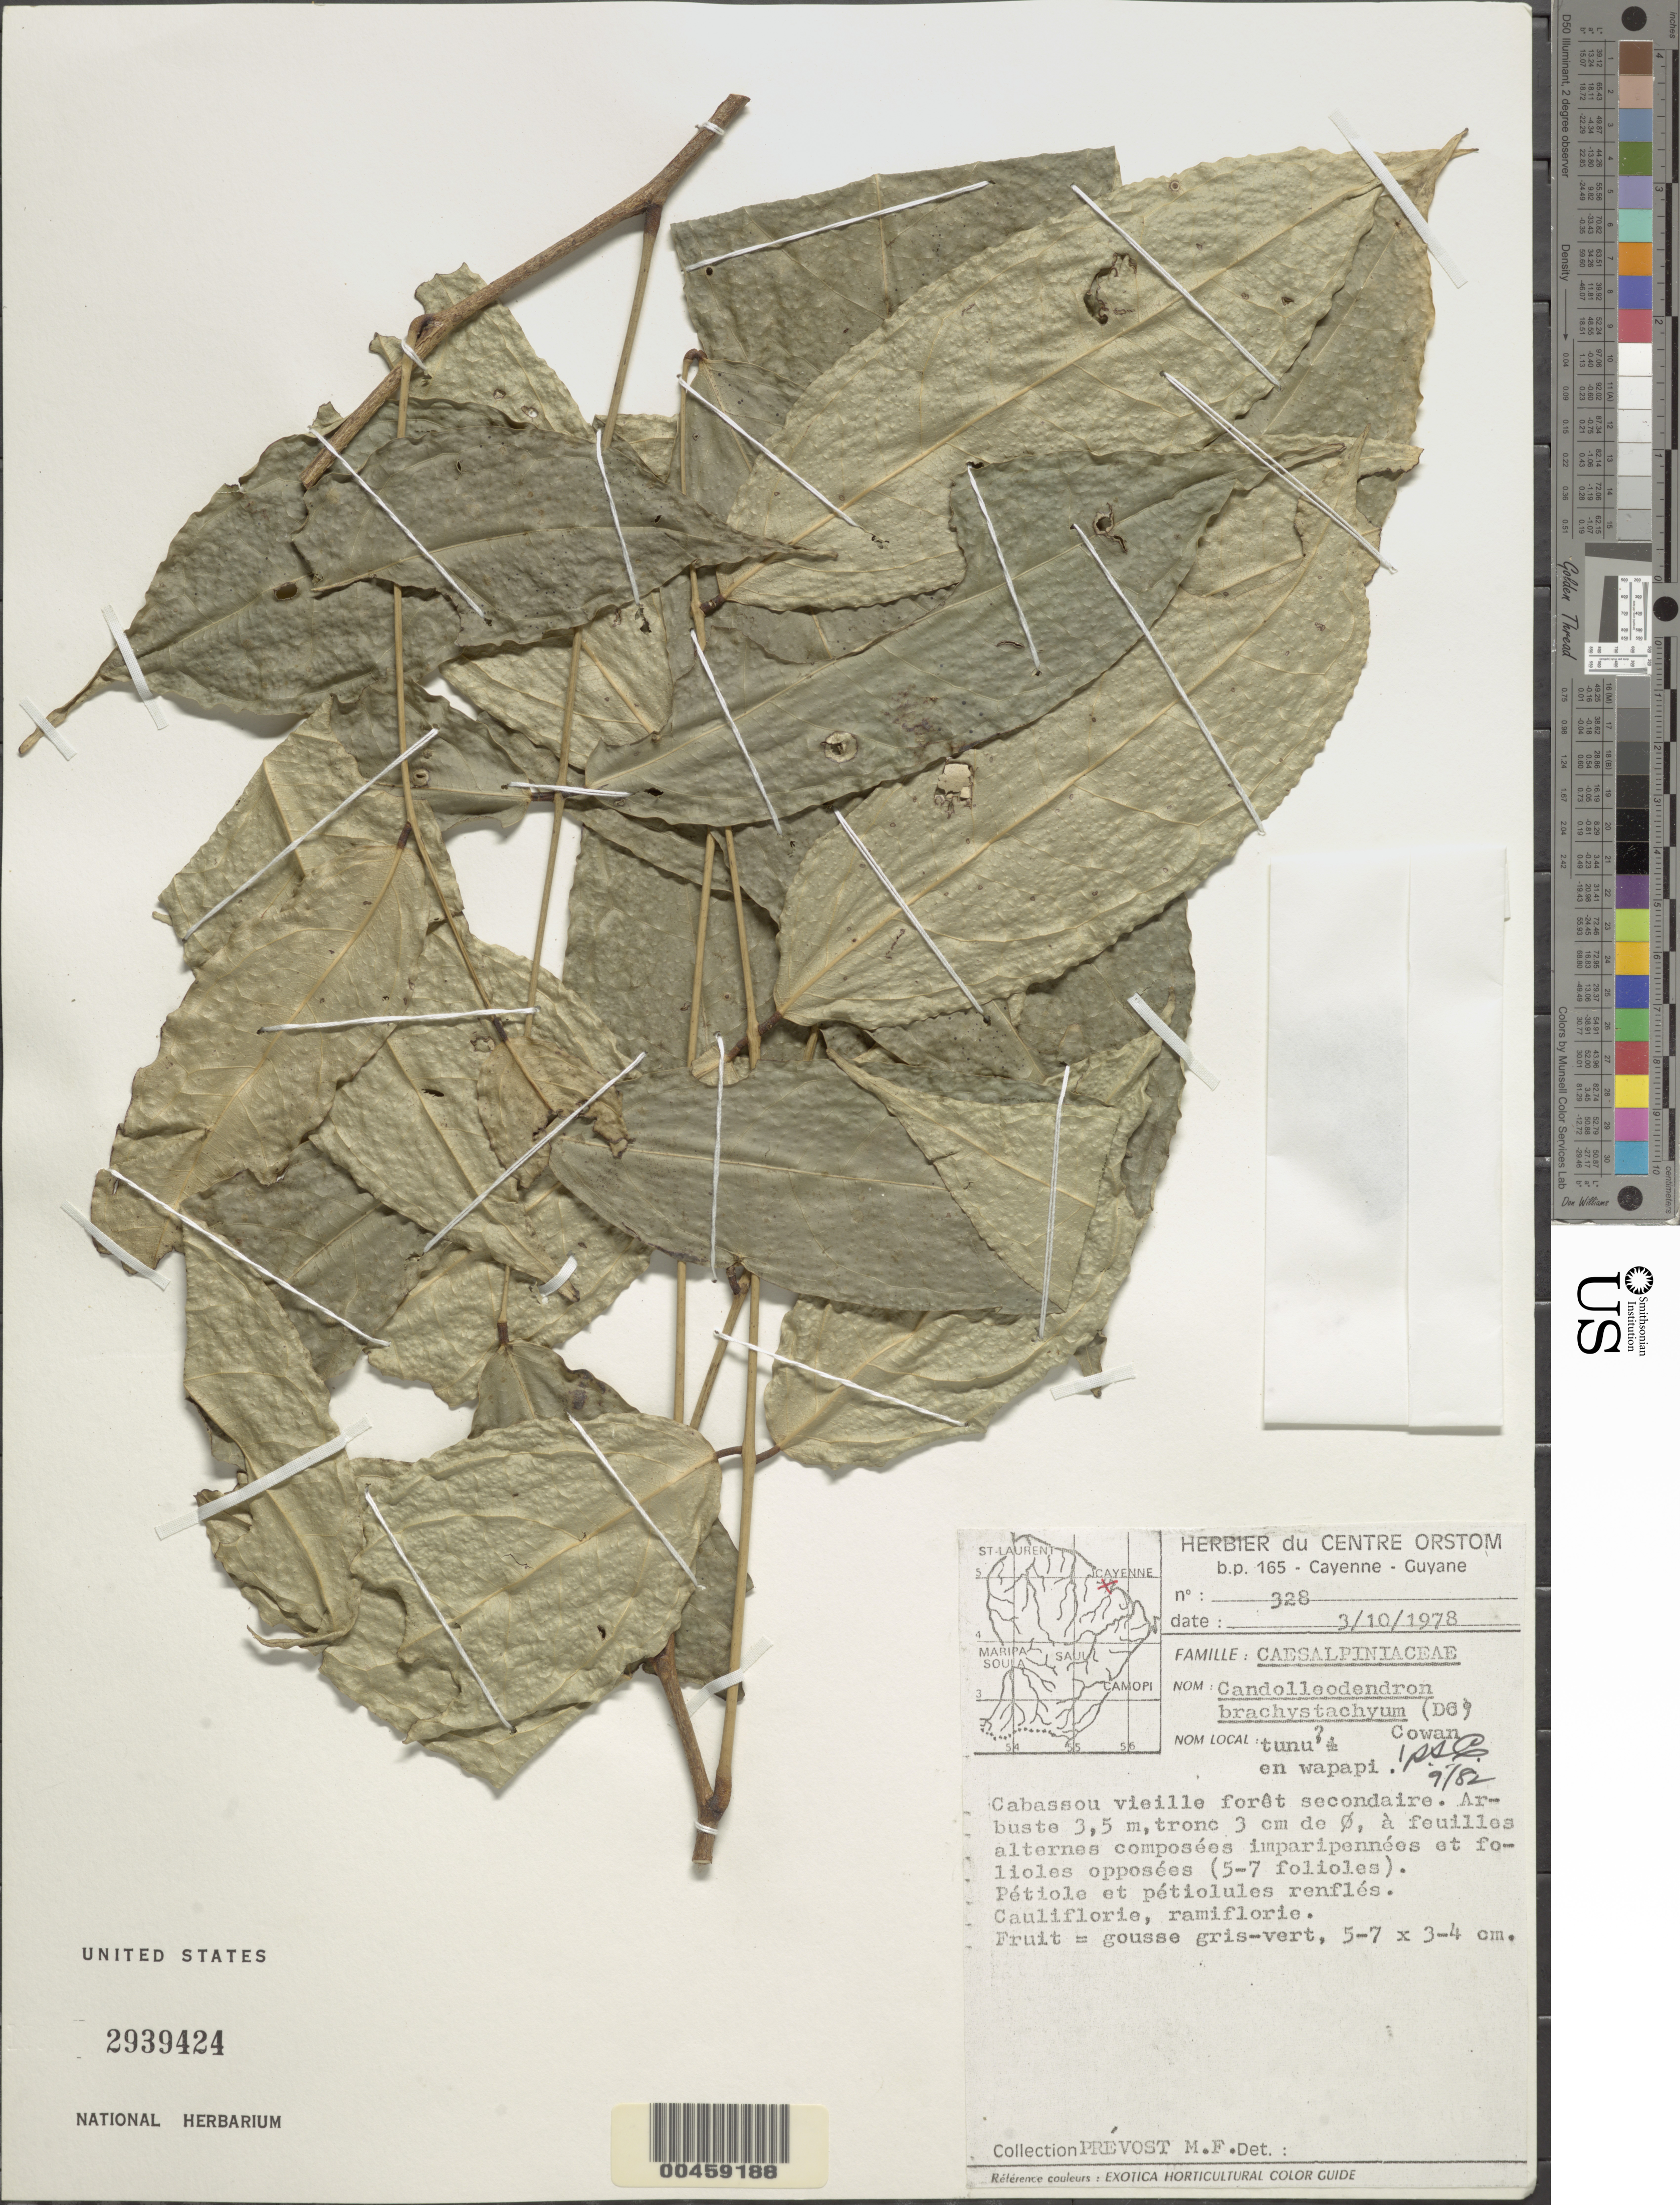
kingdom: Plantae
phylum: Tracheophyta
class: Magnoliopsida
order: Fabales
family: Fabaceae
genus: Candolleodendron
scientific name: Candolleodendron brachystachyum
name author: (DC.) R.S. Cowan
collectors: M.-F. Prévost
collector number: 328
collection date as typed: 03 Oct 1978 or 10 Mar 1978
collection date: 1978-03-10 or 1978-10-03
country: French Guiana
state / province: Cayenne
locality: Cabassou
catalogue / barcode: US 2939424